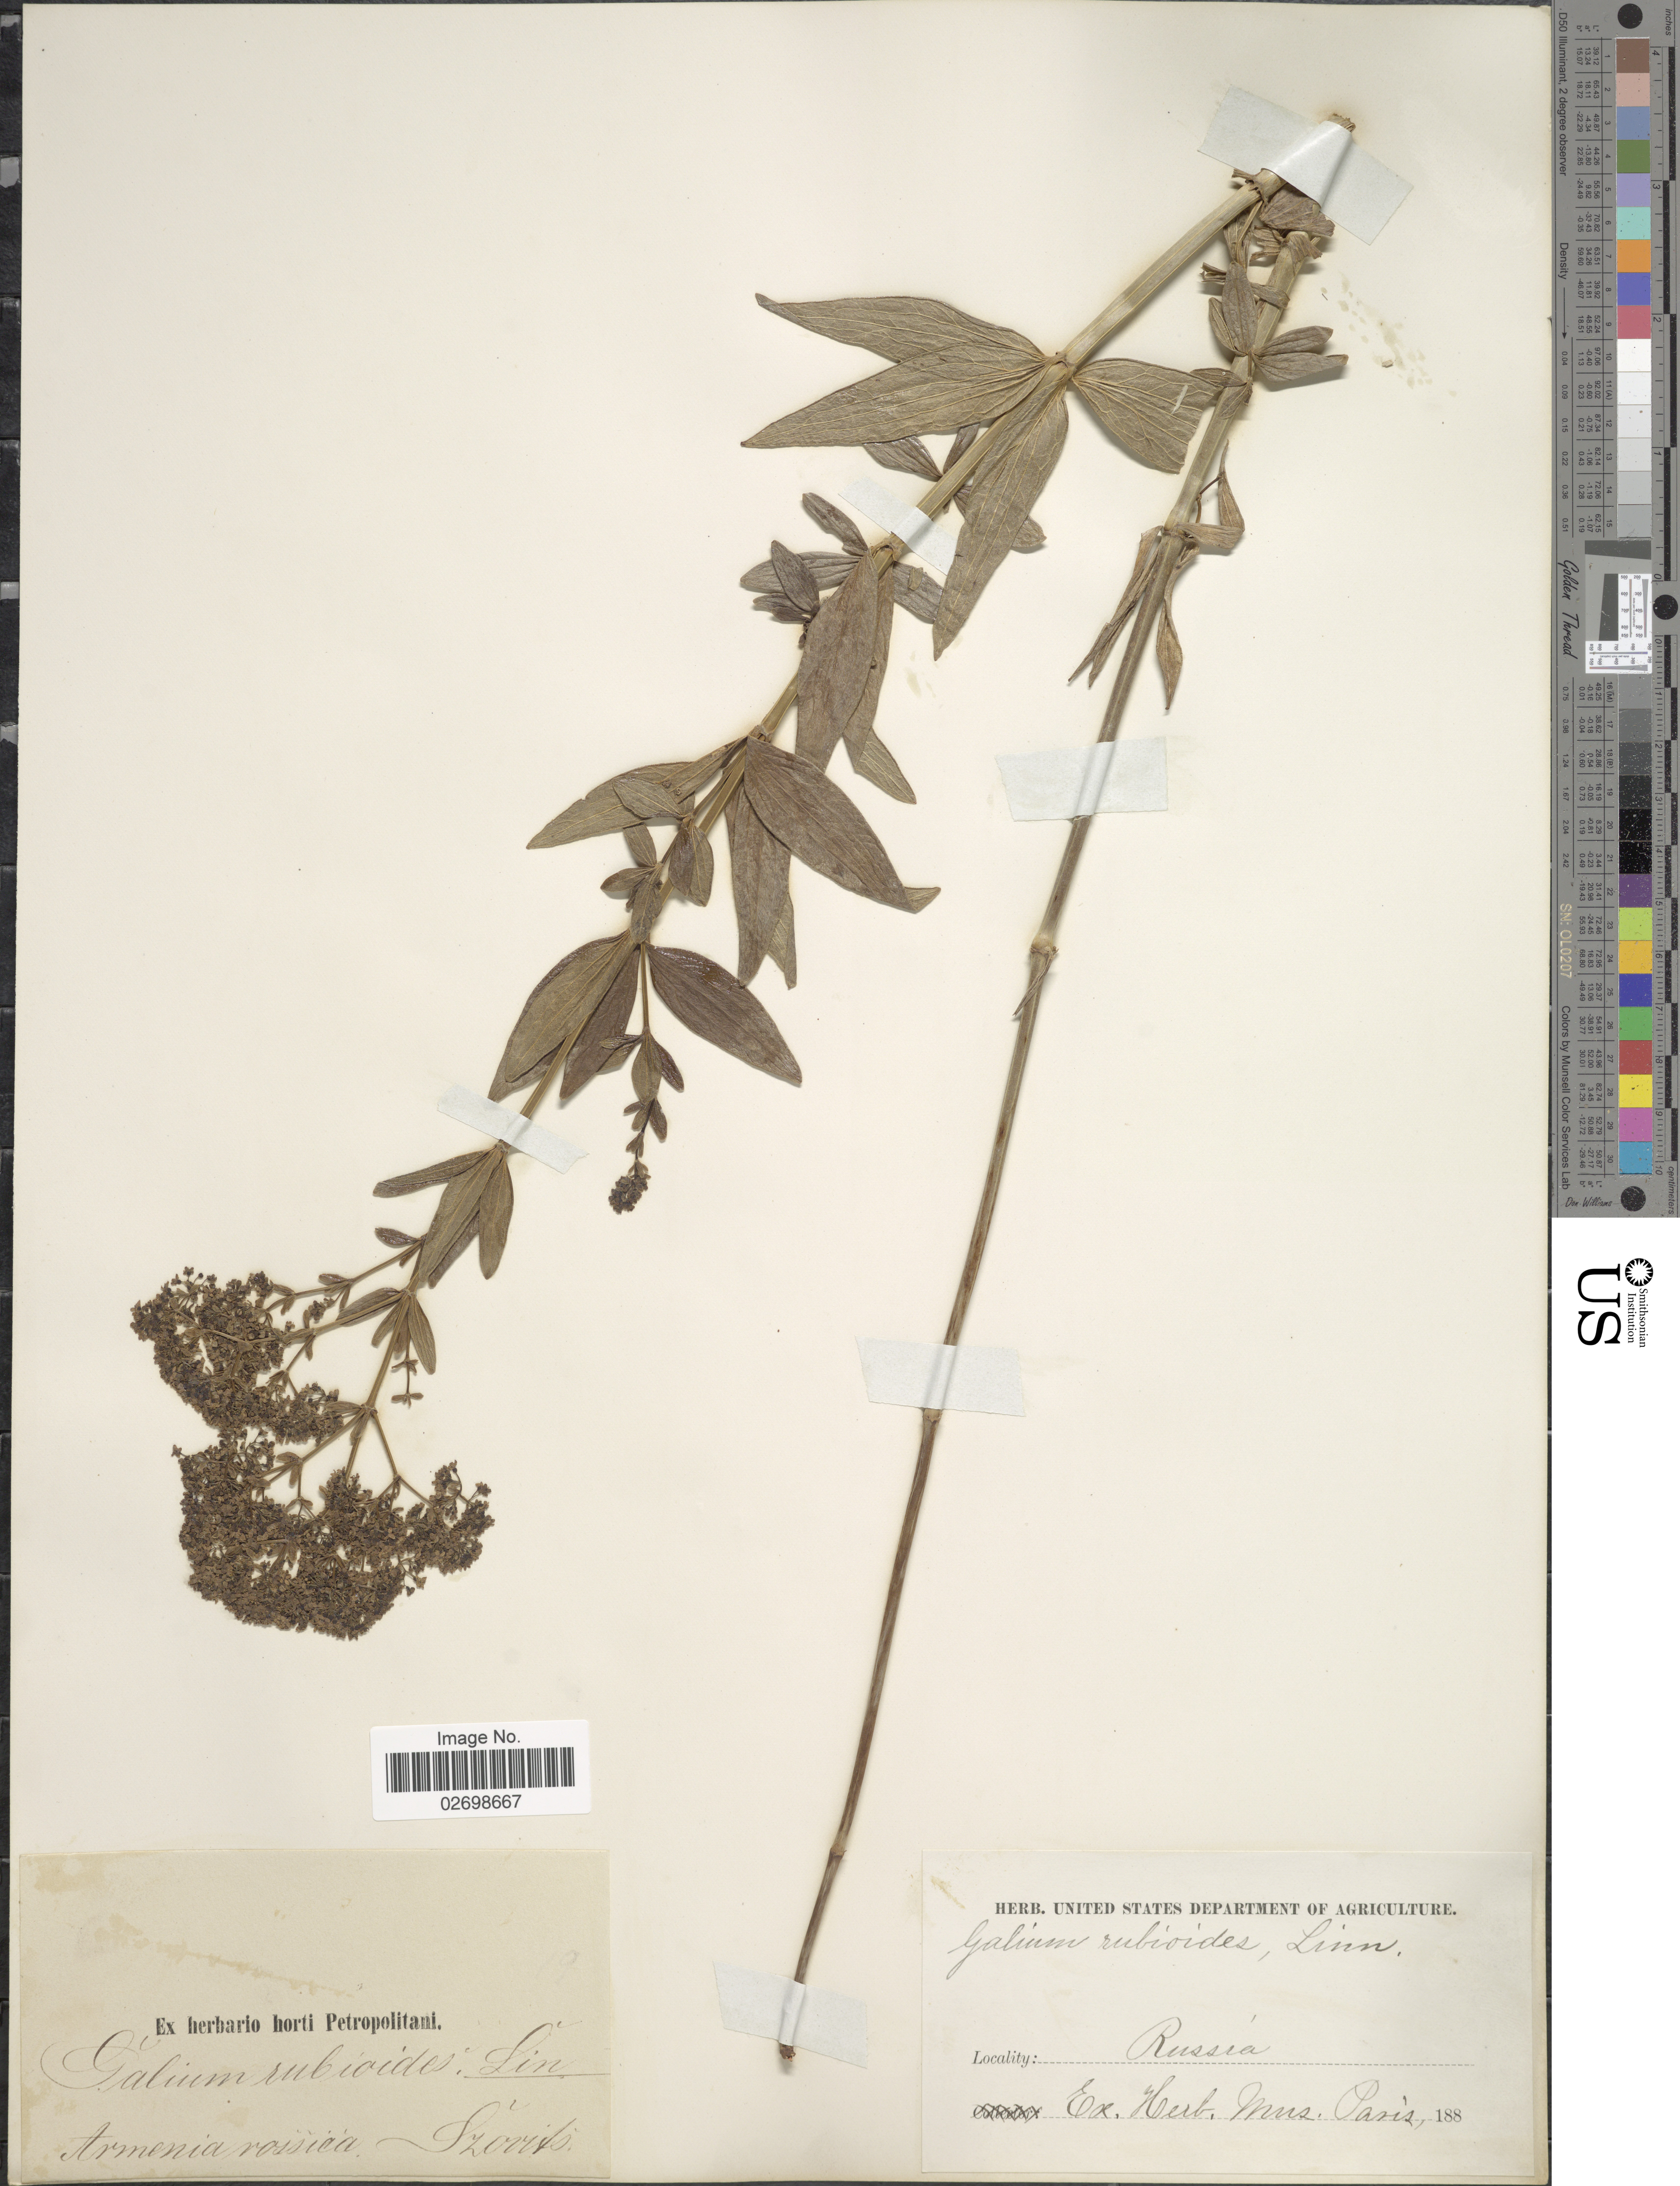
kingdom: Plantae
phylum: Tracheophyta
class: Magnoliopsida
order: Gentianales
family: Rubiaceae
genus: Galium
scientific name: Galium rubioides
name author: L.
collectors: Szovits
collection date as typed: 188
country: Armenia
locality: Armenia rossica